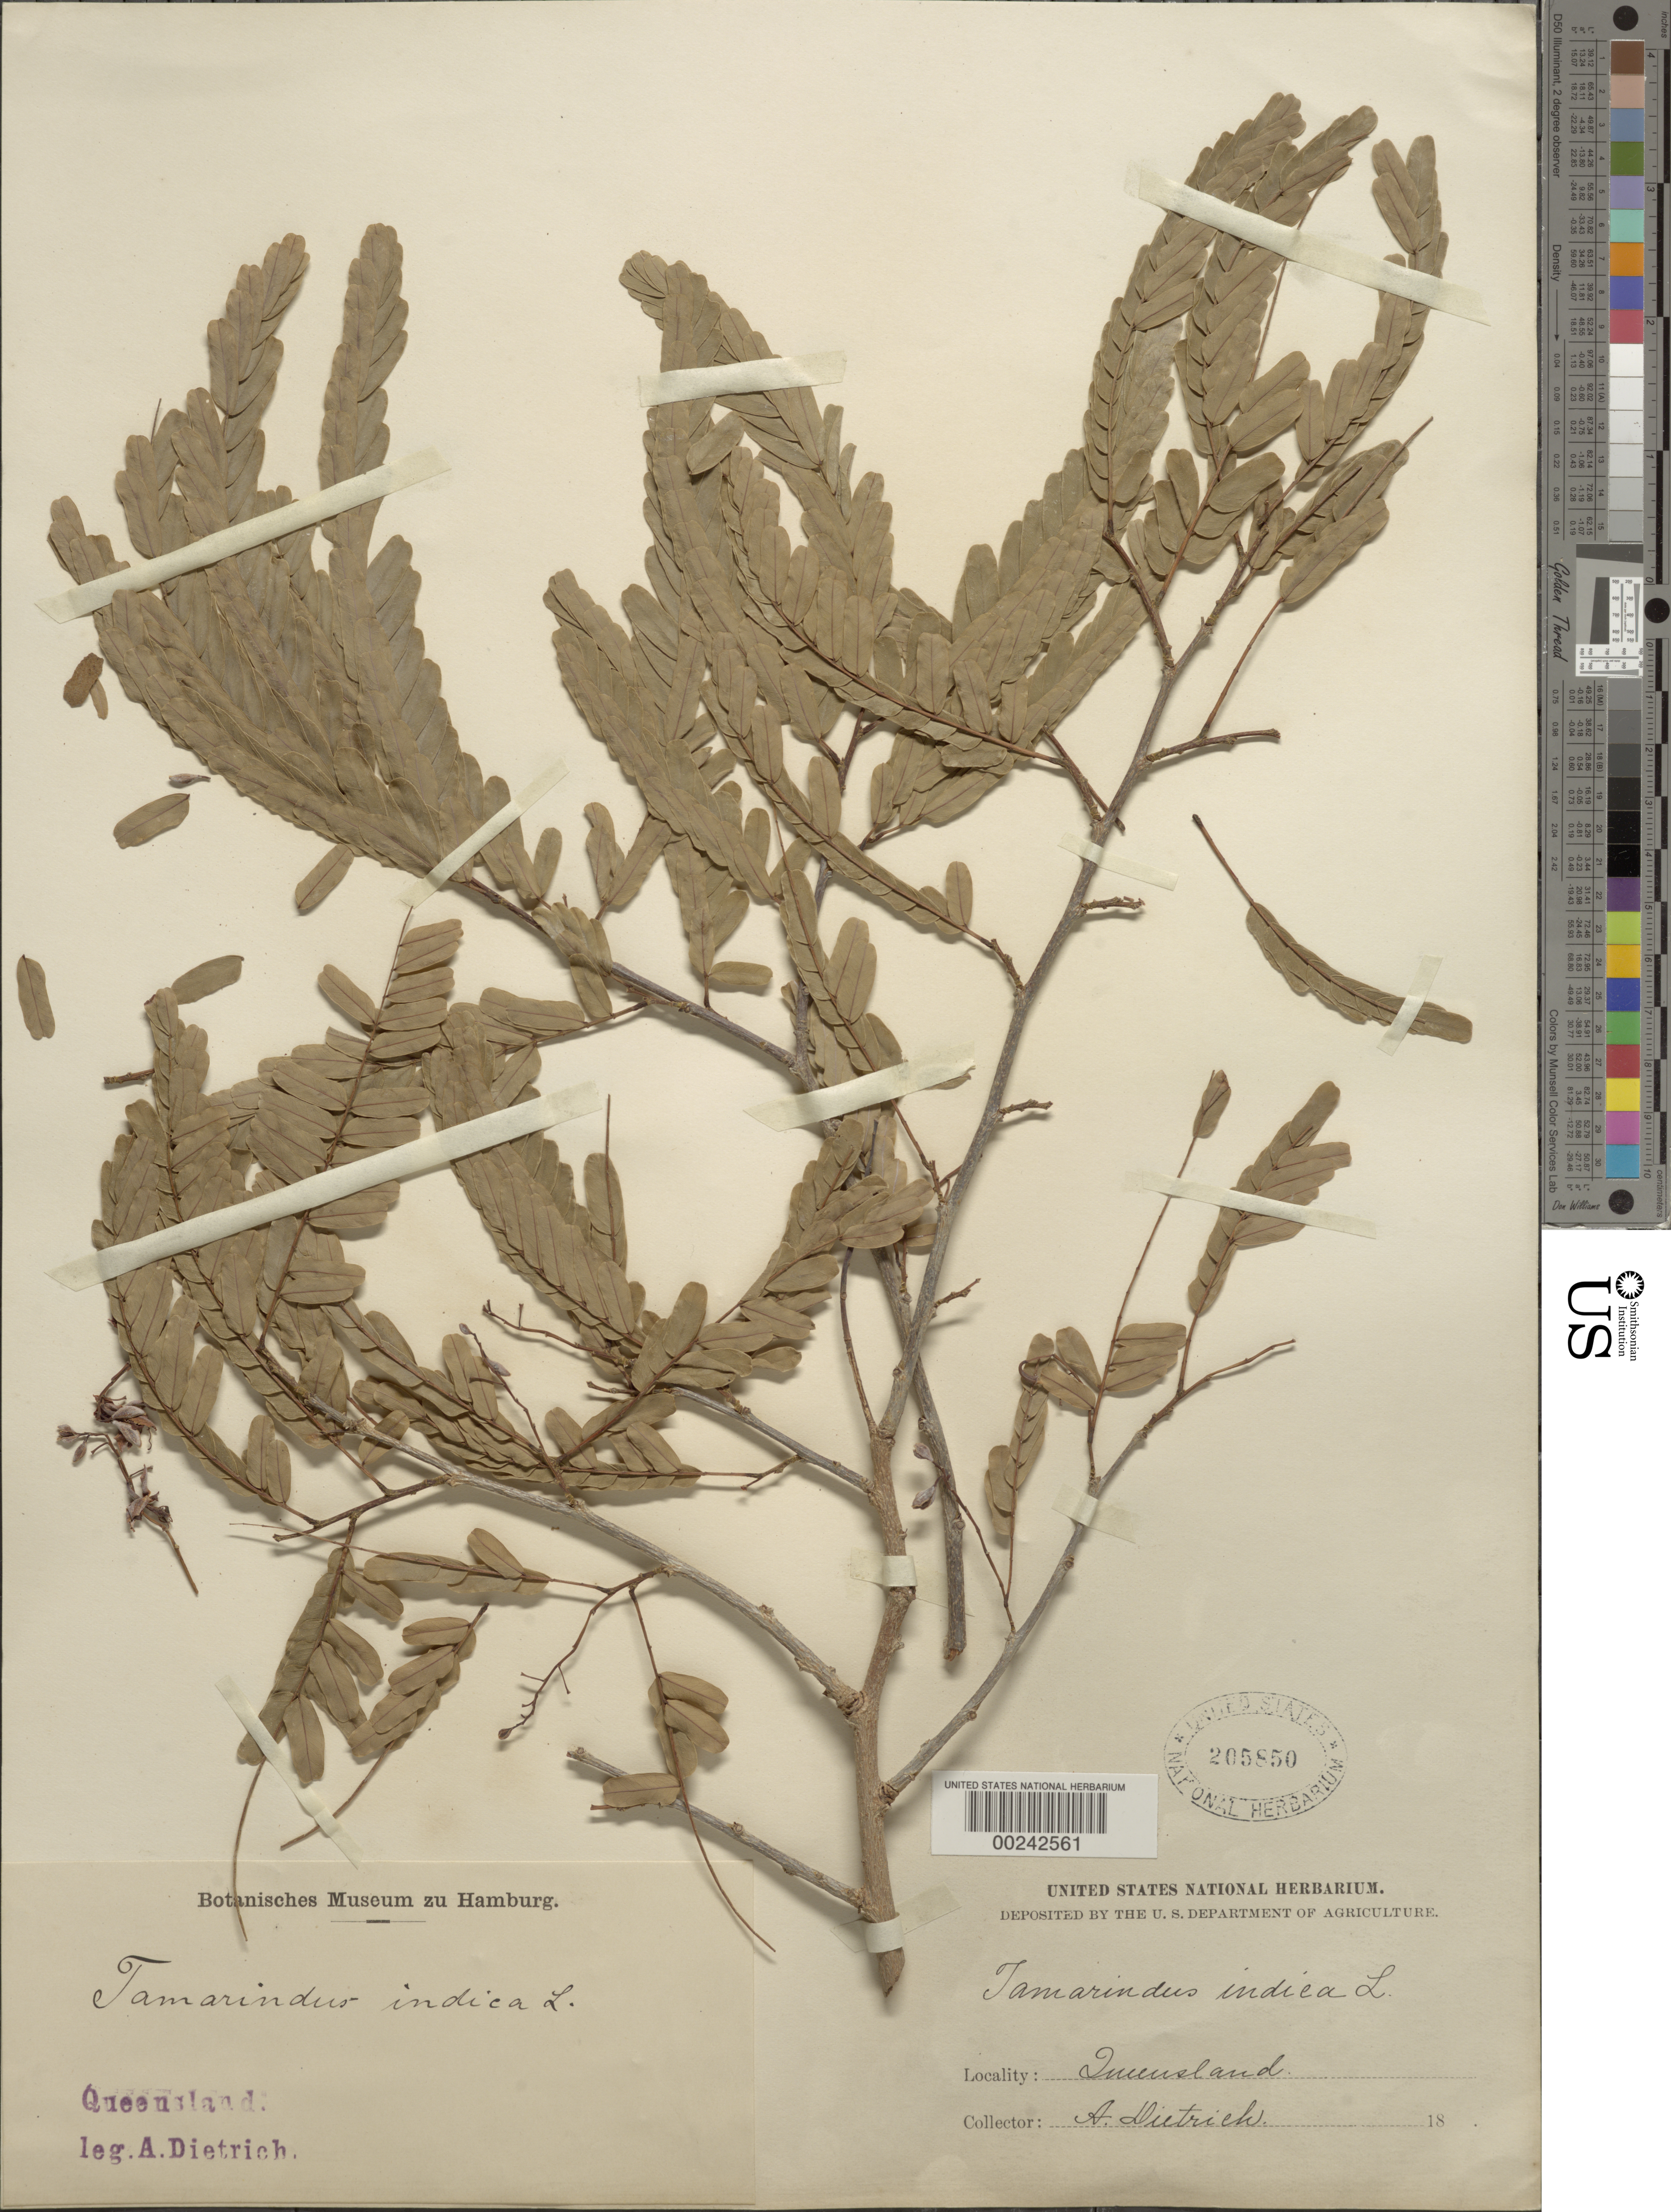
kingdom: Plantae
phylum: Tracheophyta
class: Magnoliopsida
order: Fabales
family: Fabaceae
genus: Tamarindus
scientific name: Tamarindus indica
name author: L.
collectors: A. Dietrich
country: Australia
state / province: Queensland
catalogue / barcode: US 205850